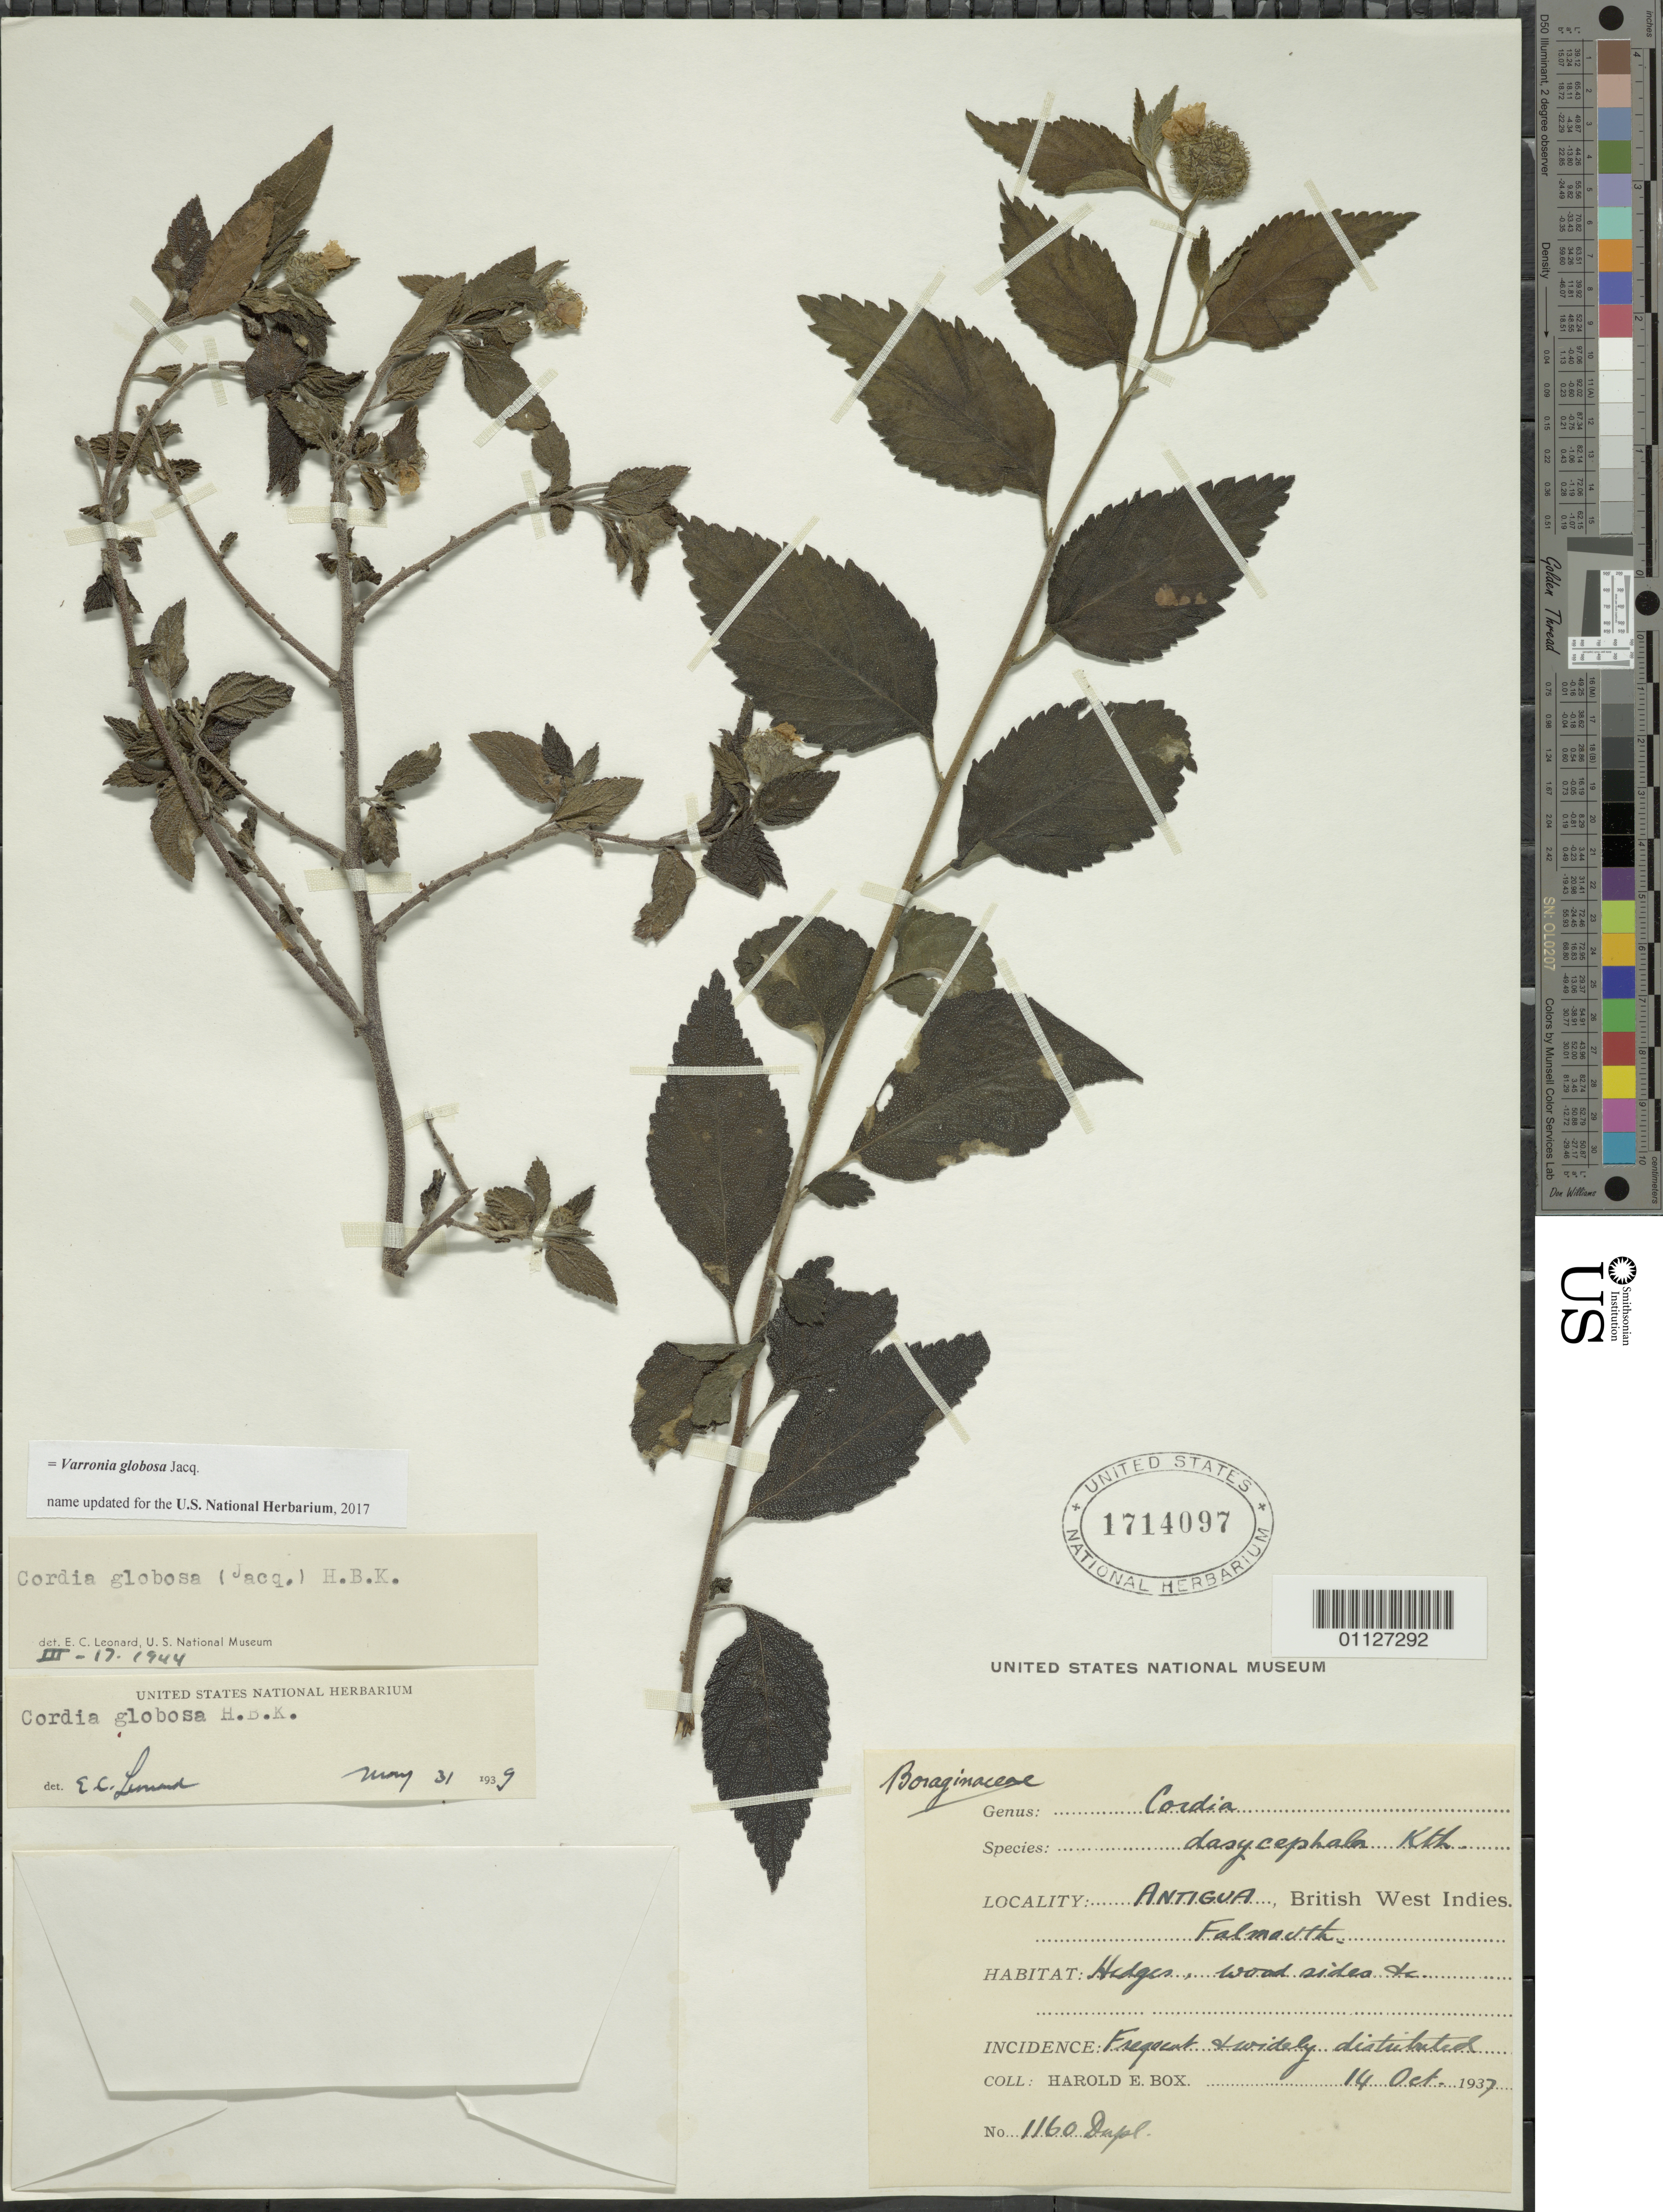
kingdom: Plantae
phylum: Tracheophyta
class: Magnoliopsida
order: Boraginales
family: Cordiaceae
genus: Varronia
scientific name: Varronia globosa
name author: Jacq.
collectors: H. E. Box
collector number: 1160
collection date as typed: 14 Oct 1937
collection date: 1937-10-14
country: Antigua and Barbuda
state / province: Saint Paul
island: Antigua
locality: Falmouth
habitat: hedges, woodsides etc.; frequent and widely distributed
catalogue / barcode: US 1714097